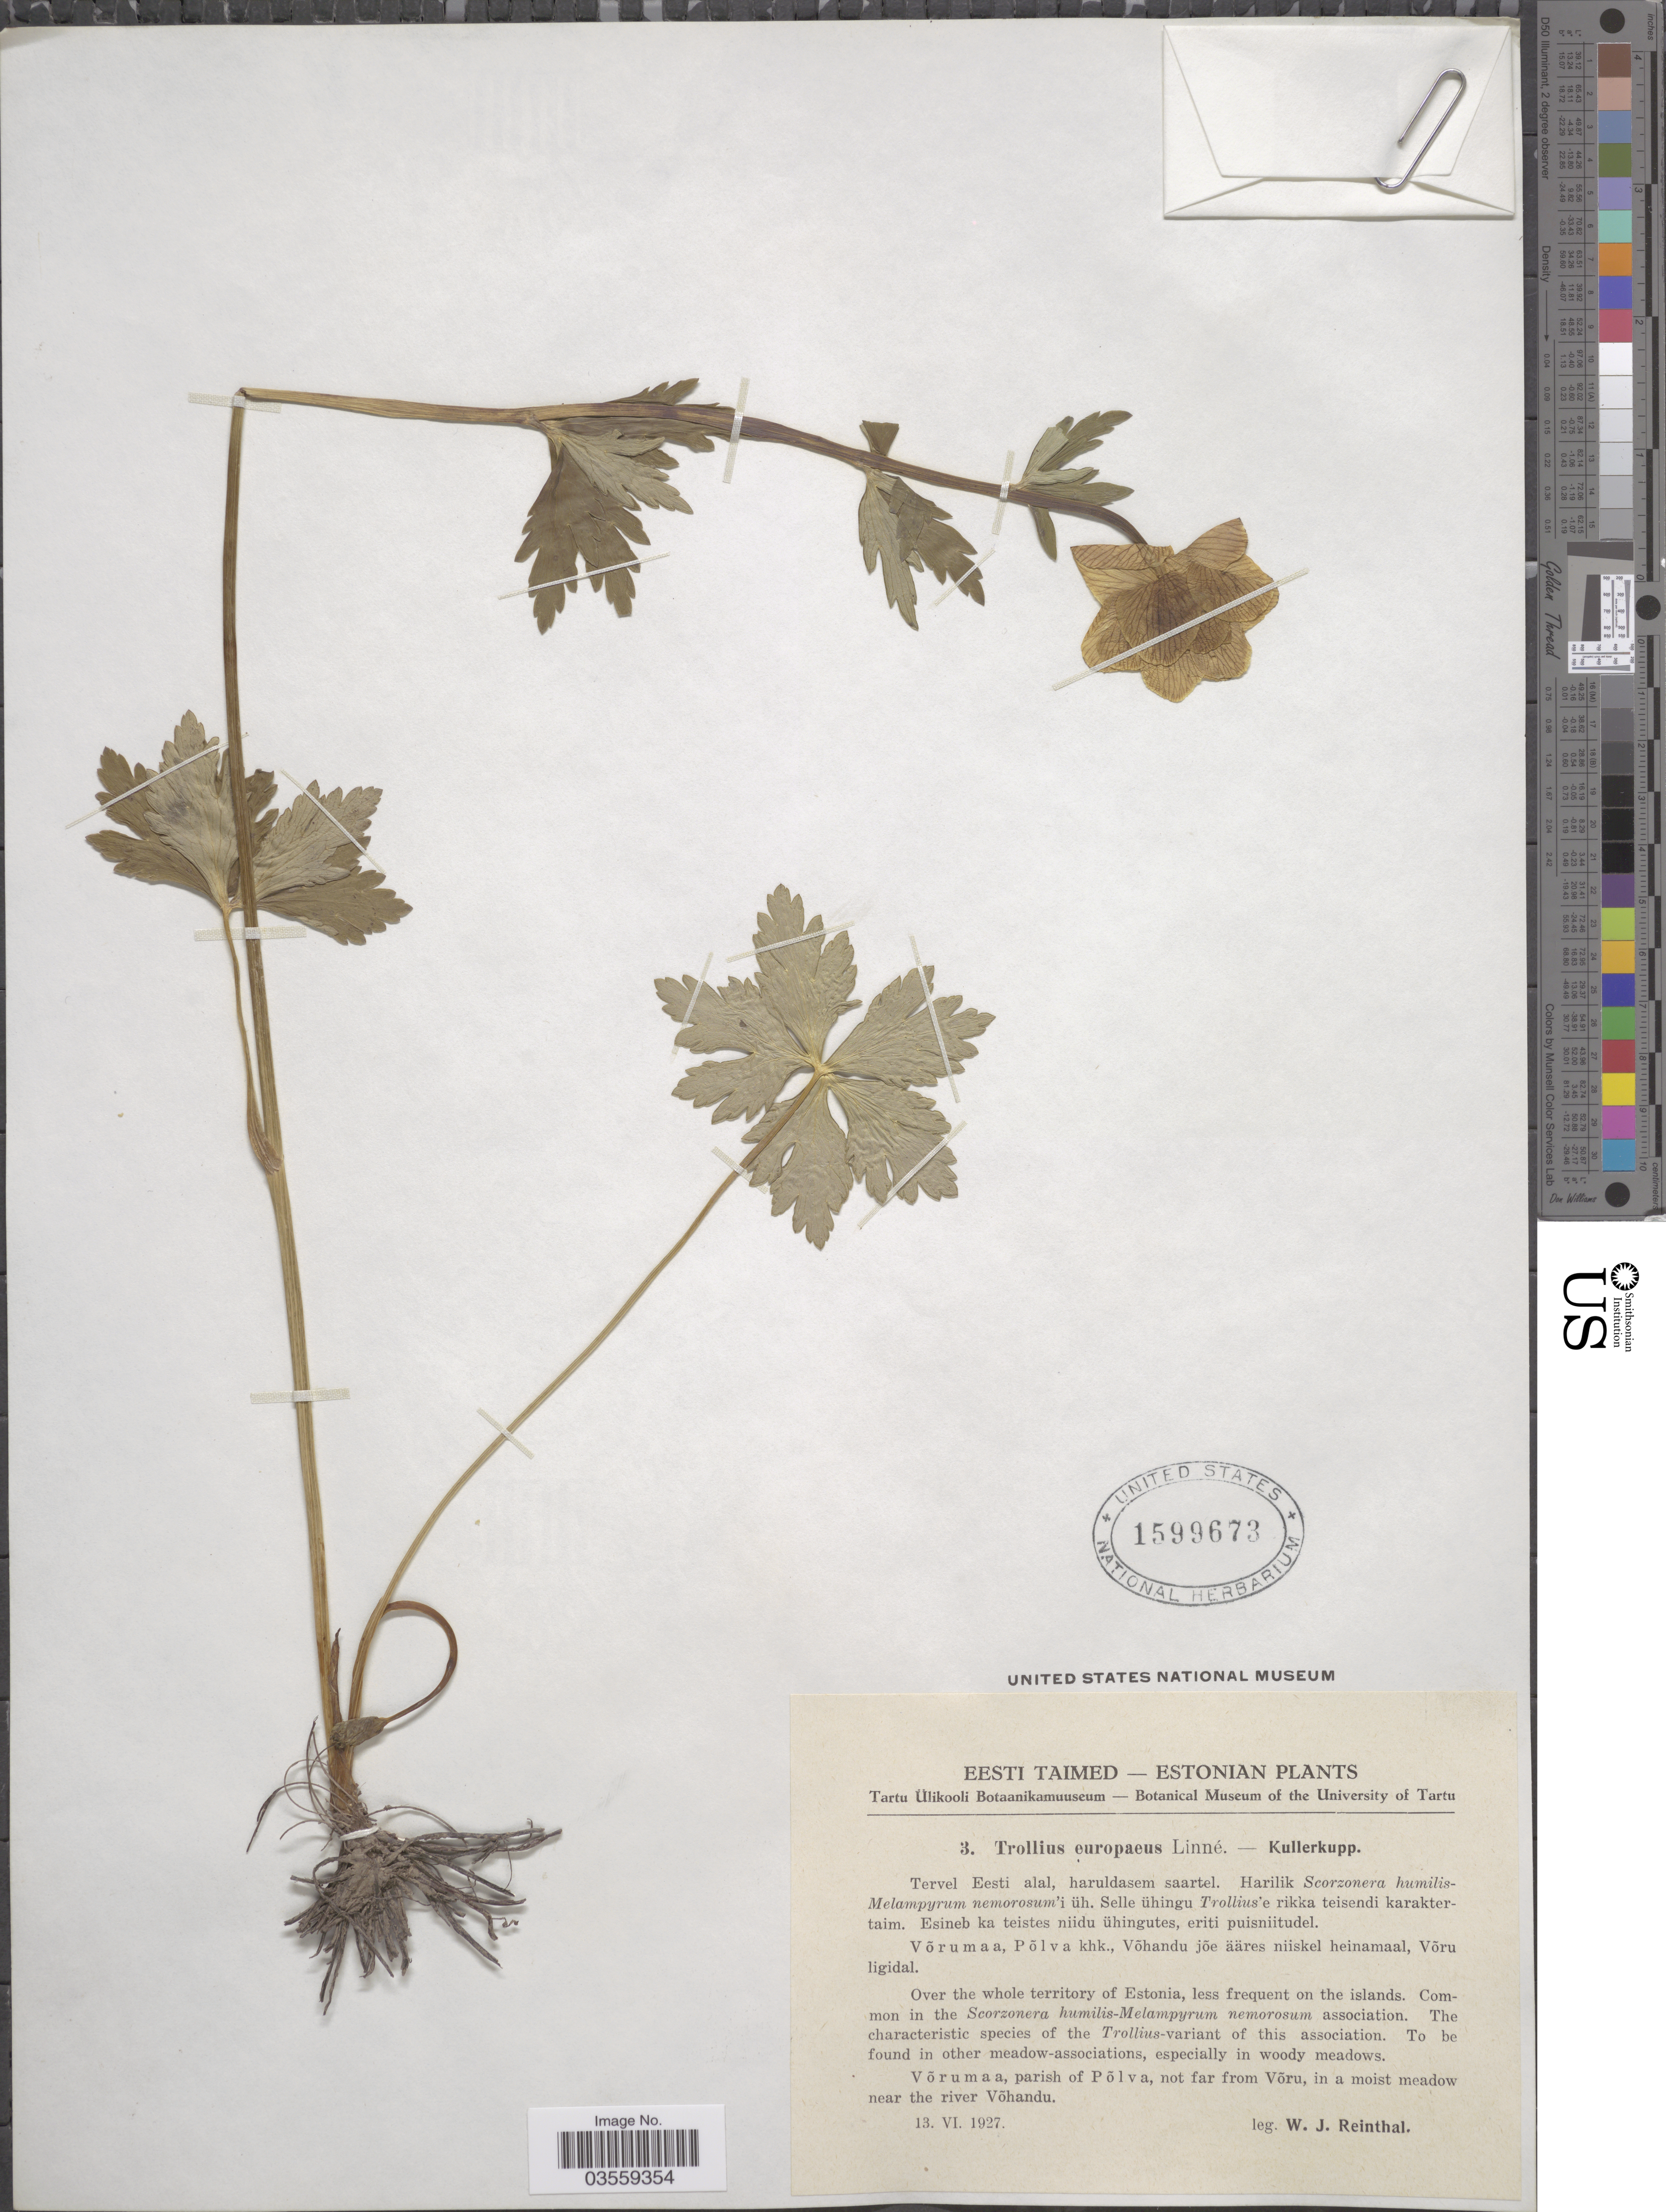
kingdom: Plantae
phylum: Tracheophyta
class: Magnoliopsida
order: Ranunculales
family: Ranunculaceae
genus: Trollius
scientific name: Trollius europaeus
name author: L.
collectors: W. Reinthal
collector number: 3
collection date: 1927-06-13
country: Estonia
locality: Võrumaa, parish of Põlva, not far from Võru, in a moist meadow near the river Võhandu.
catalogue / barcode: US 1599673